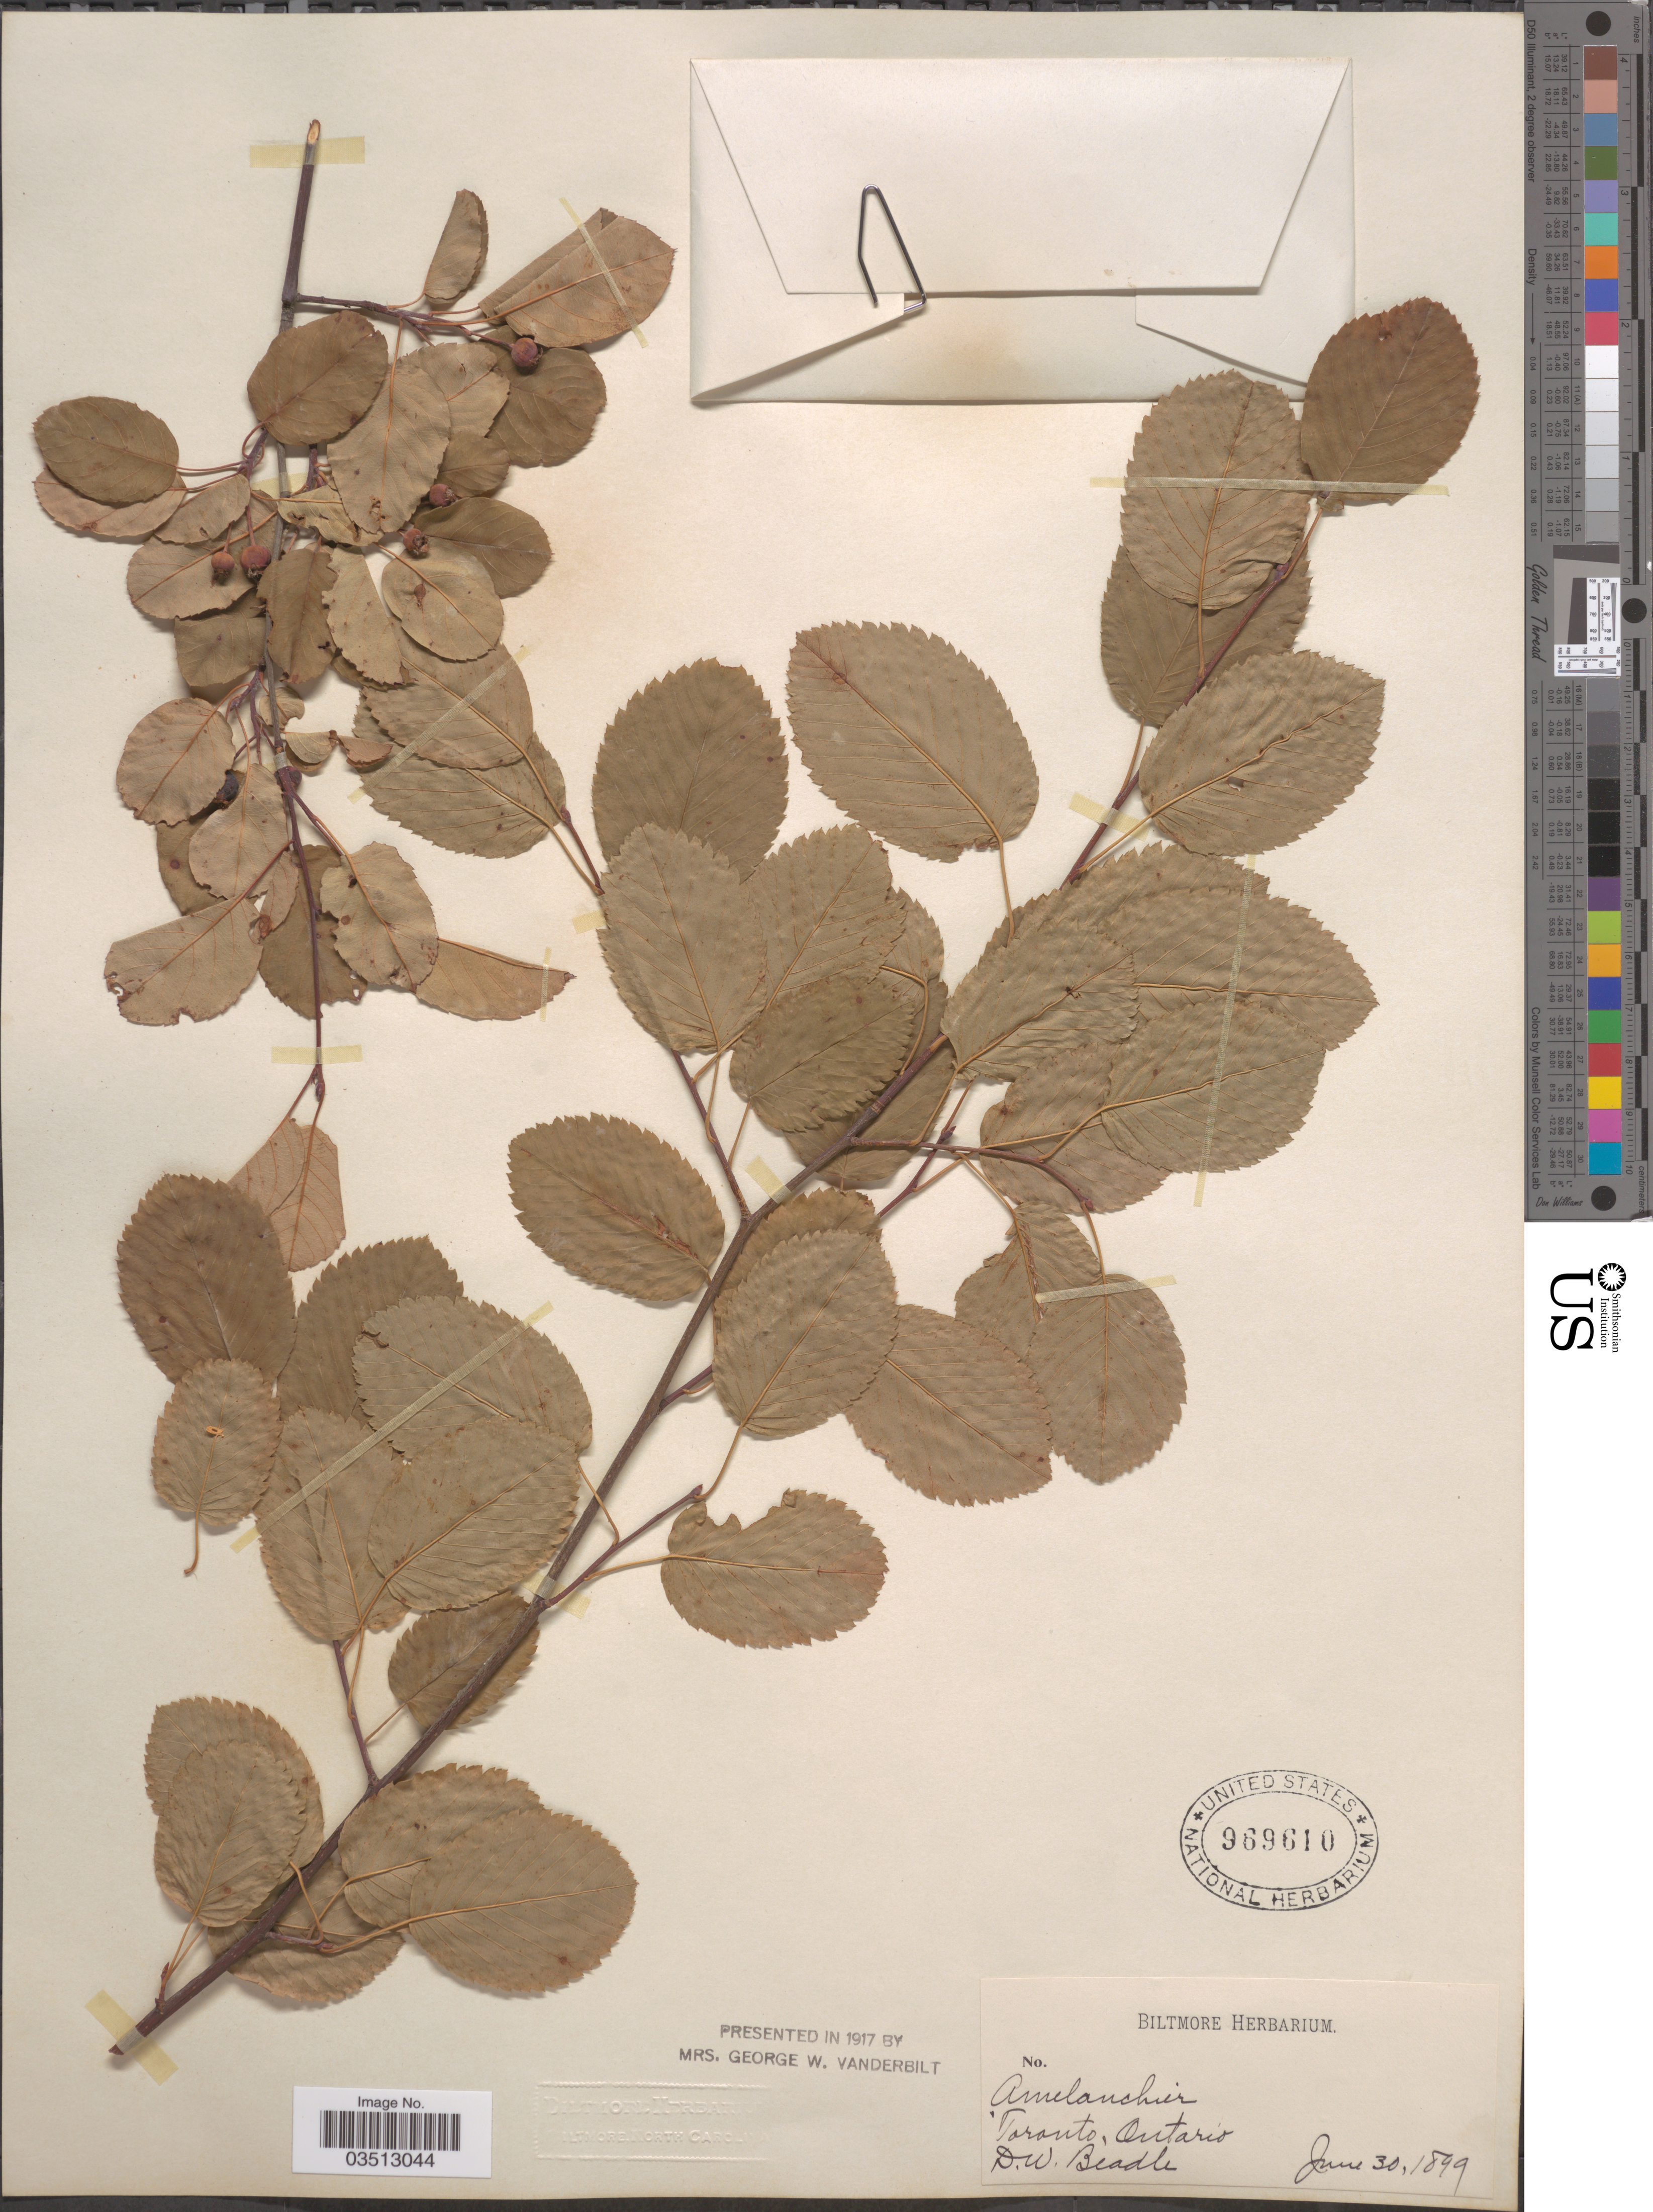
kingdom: Plantae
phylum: Tracheophyta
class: Magnoliopsida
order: Rosales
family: Rosaceae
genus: Amelanchier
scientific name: Amelanchier sp.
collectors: D. Beadle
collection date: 1899-06-30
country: Canada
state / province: Ontario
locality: Toronto.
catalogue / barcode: US 969610